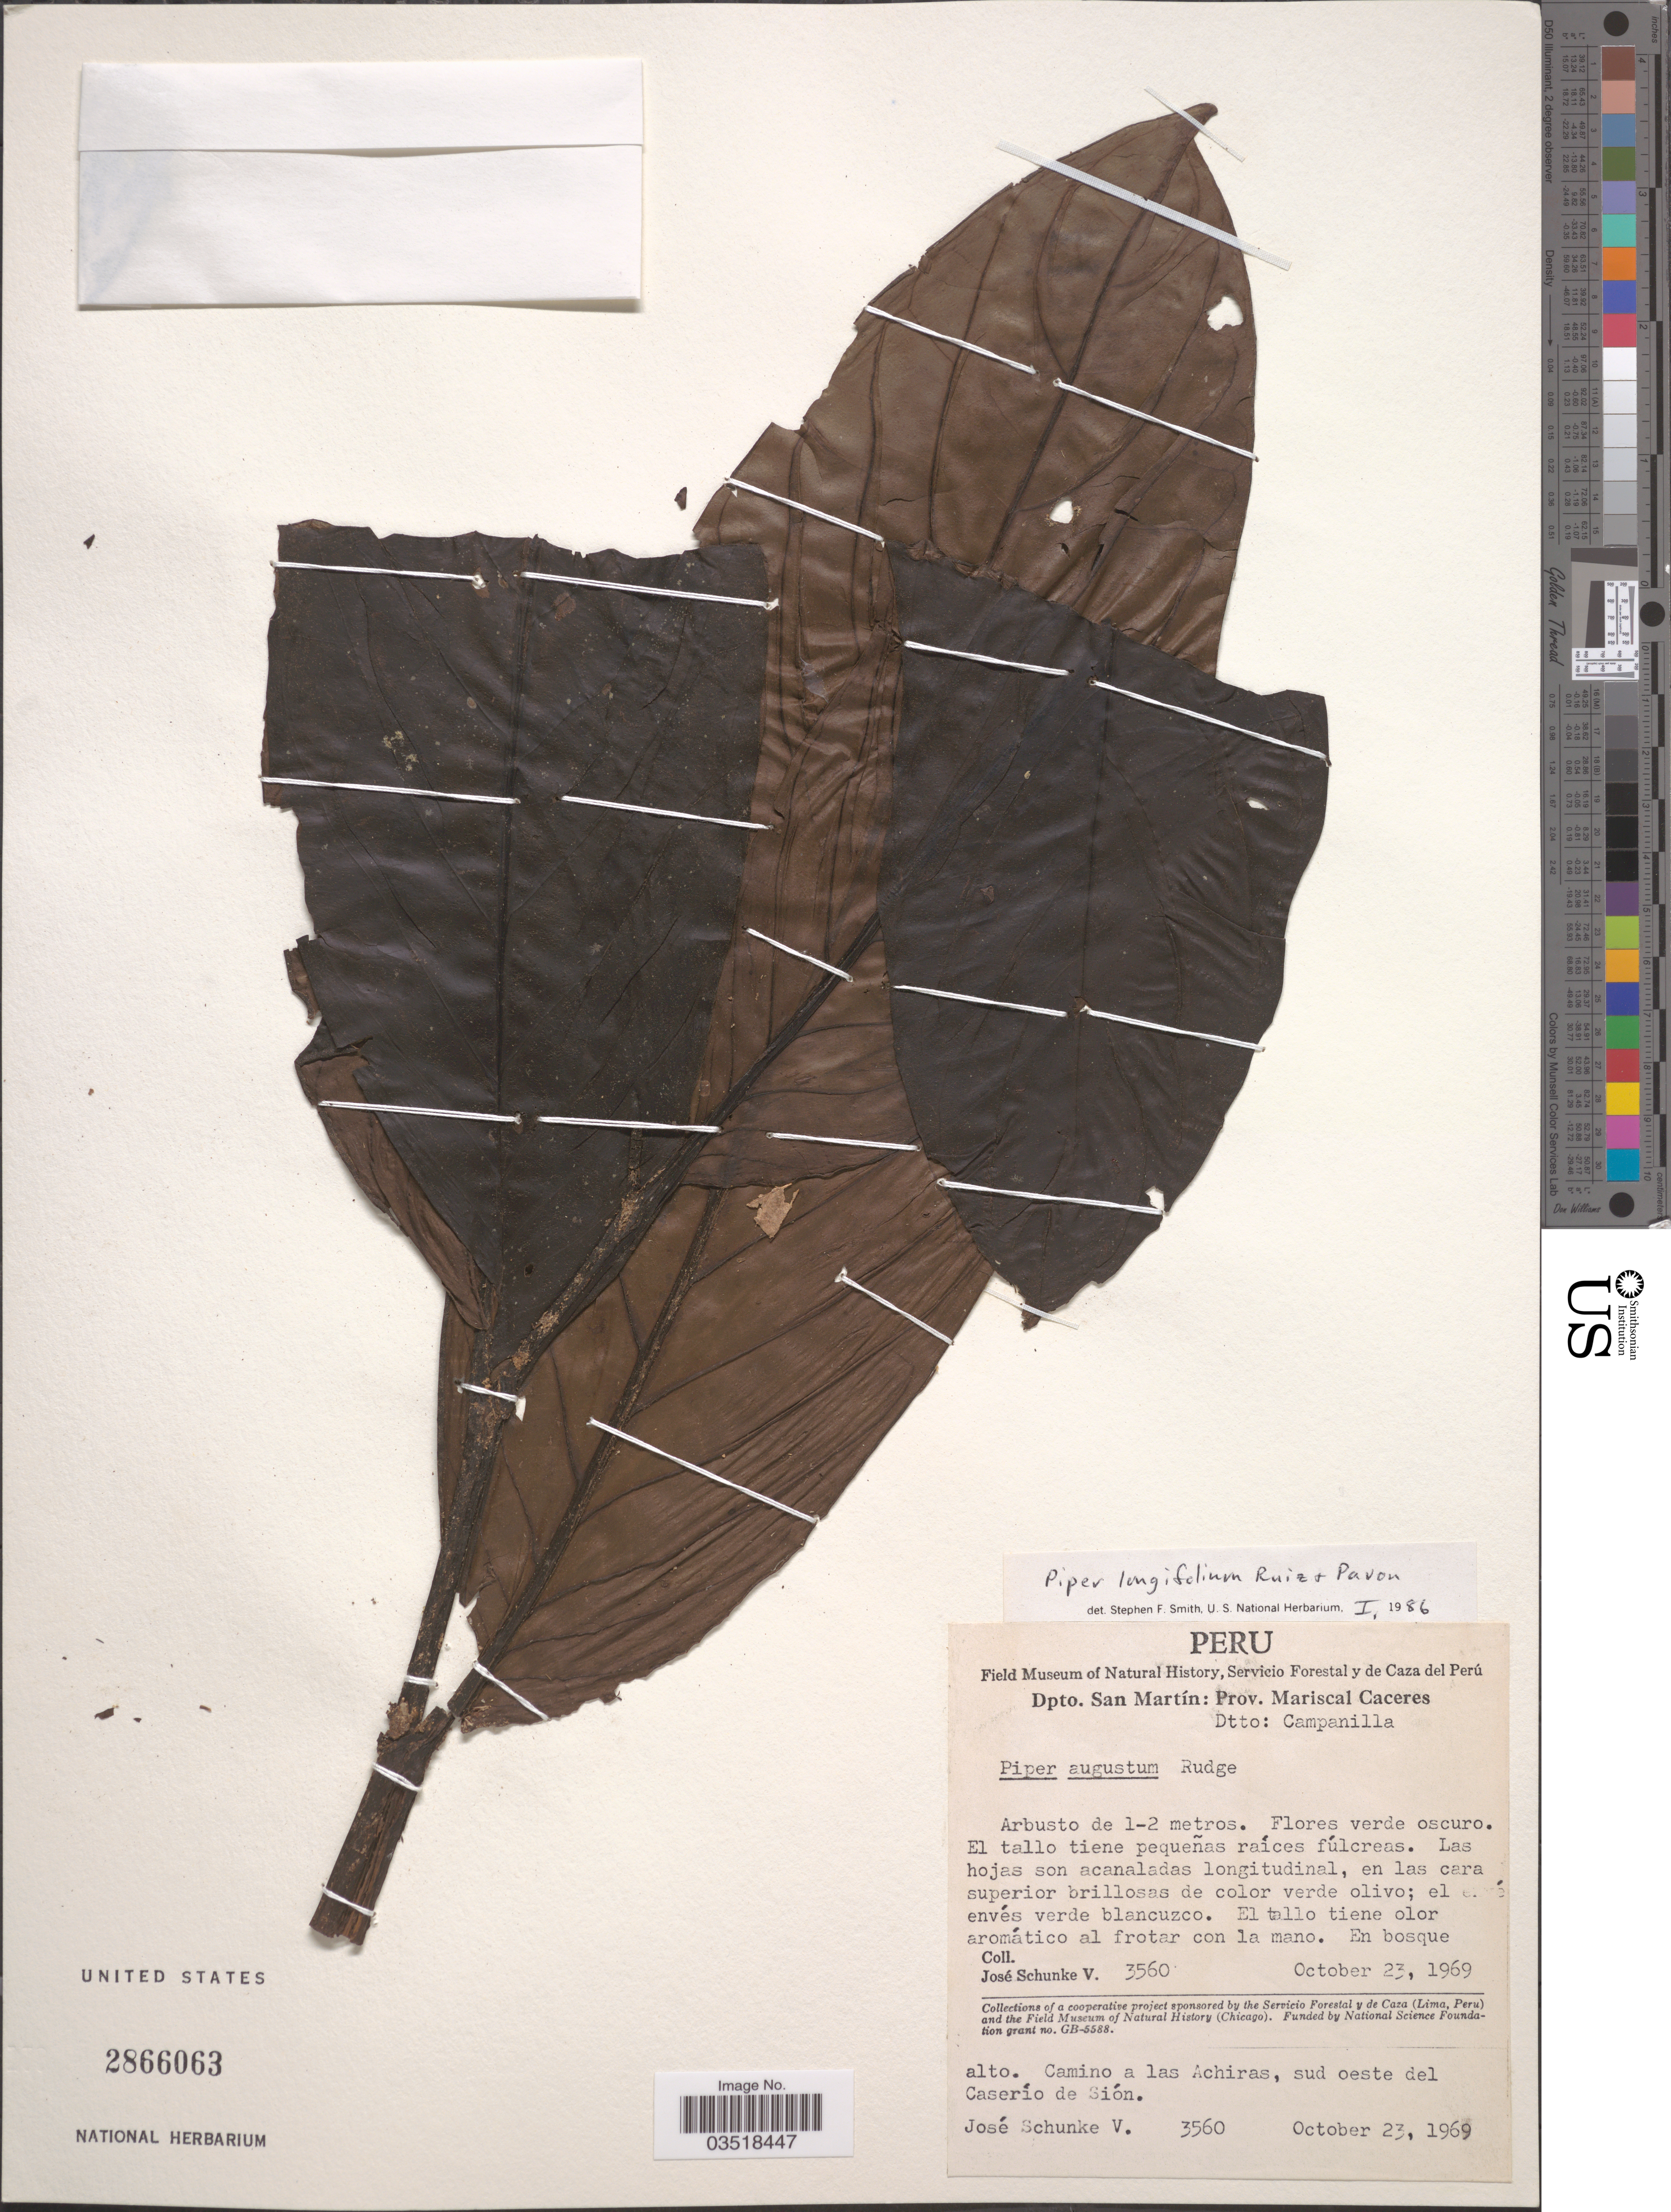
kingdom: Plantae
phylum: Tracheophyta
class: Magnoliopsida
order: Piperales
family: Piperaceae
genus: Piper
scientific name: Piper longifolium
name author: Ruiz & Pav.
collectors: J. Schunke Vigo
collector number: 3560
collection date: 1969-10-23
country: Peru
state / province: San Martín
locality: Dpto. San Martín: Prov. Mariscal Caceres. Dtto: Campanilla. Camino a las Achiras, sud oeste del Caserío de Sión.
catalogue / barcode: US 2866063